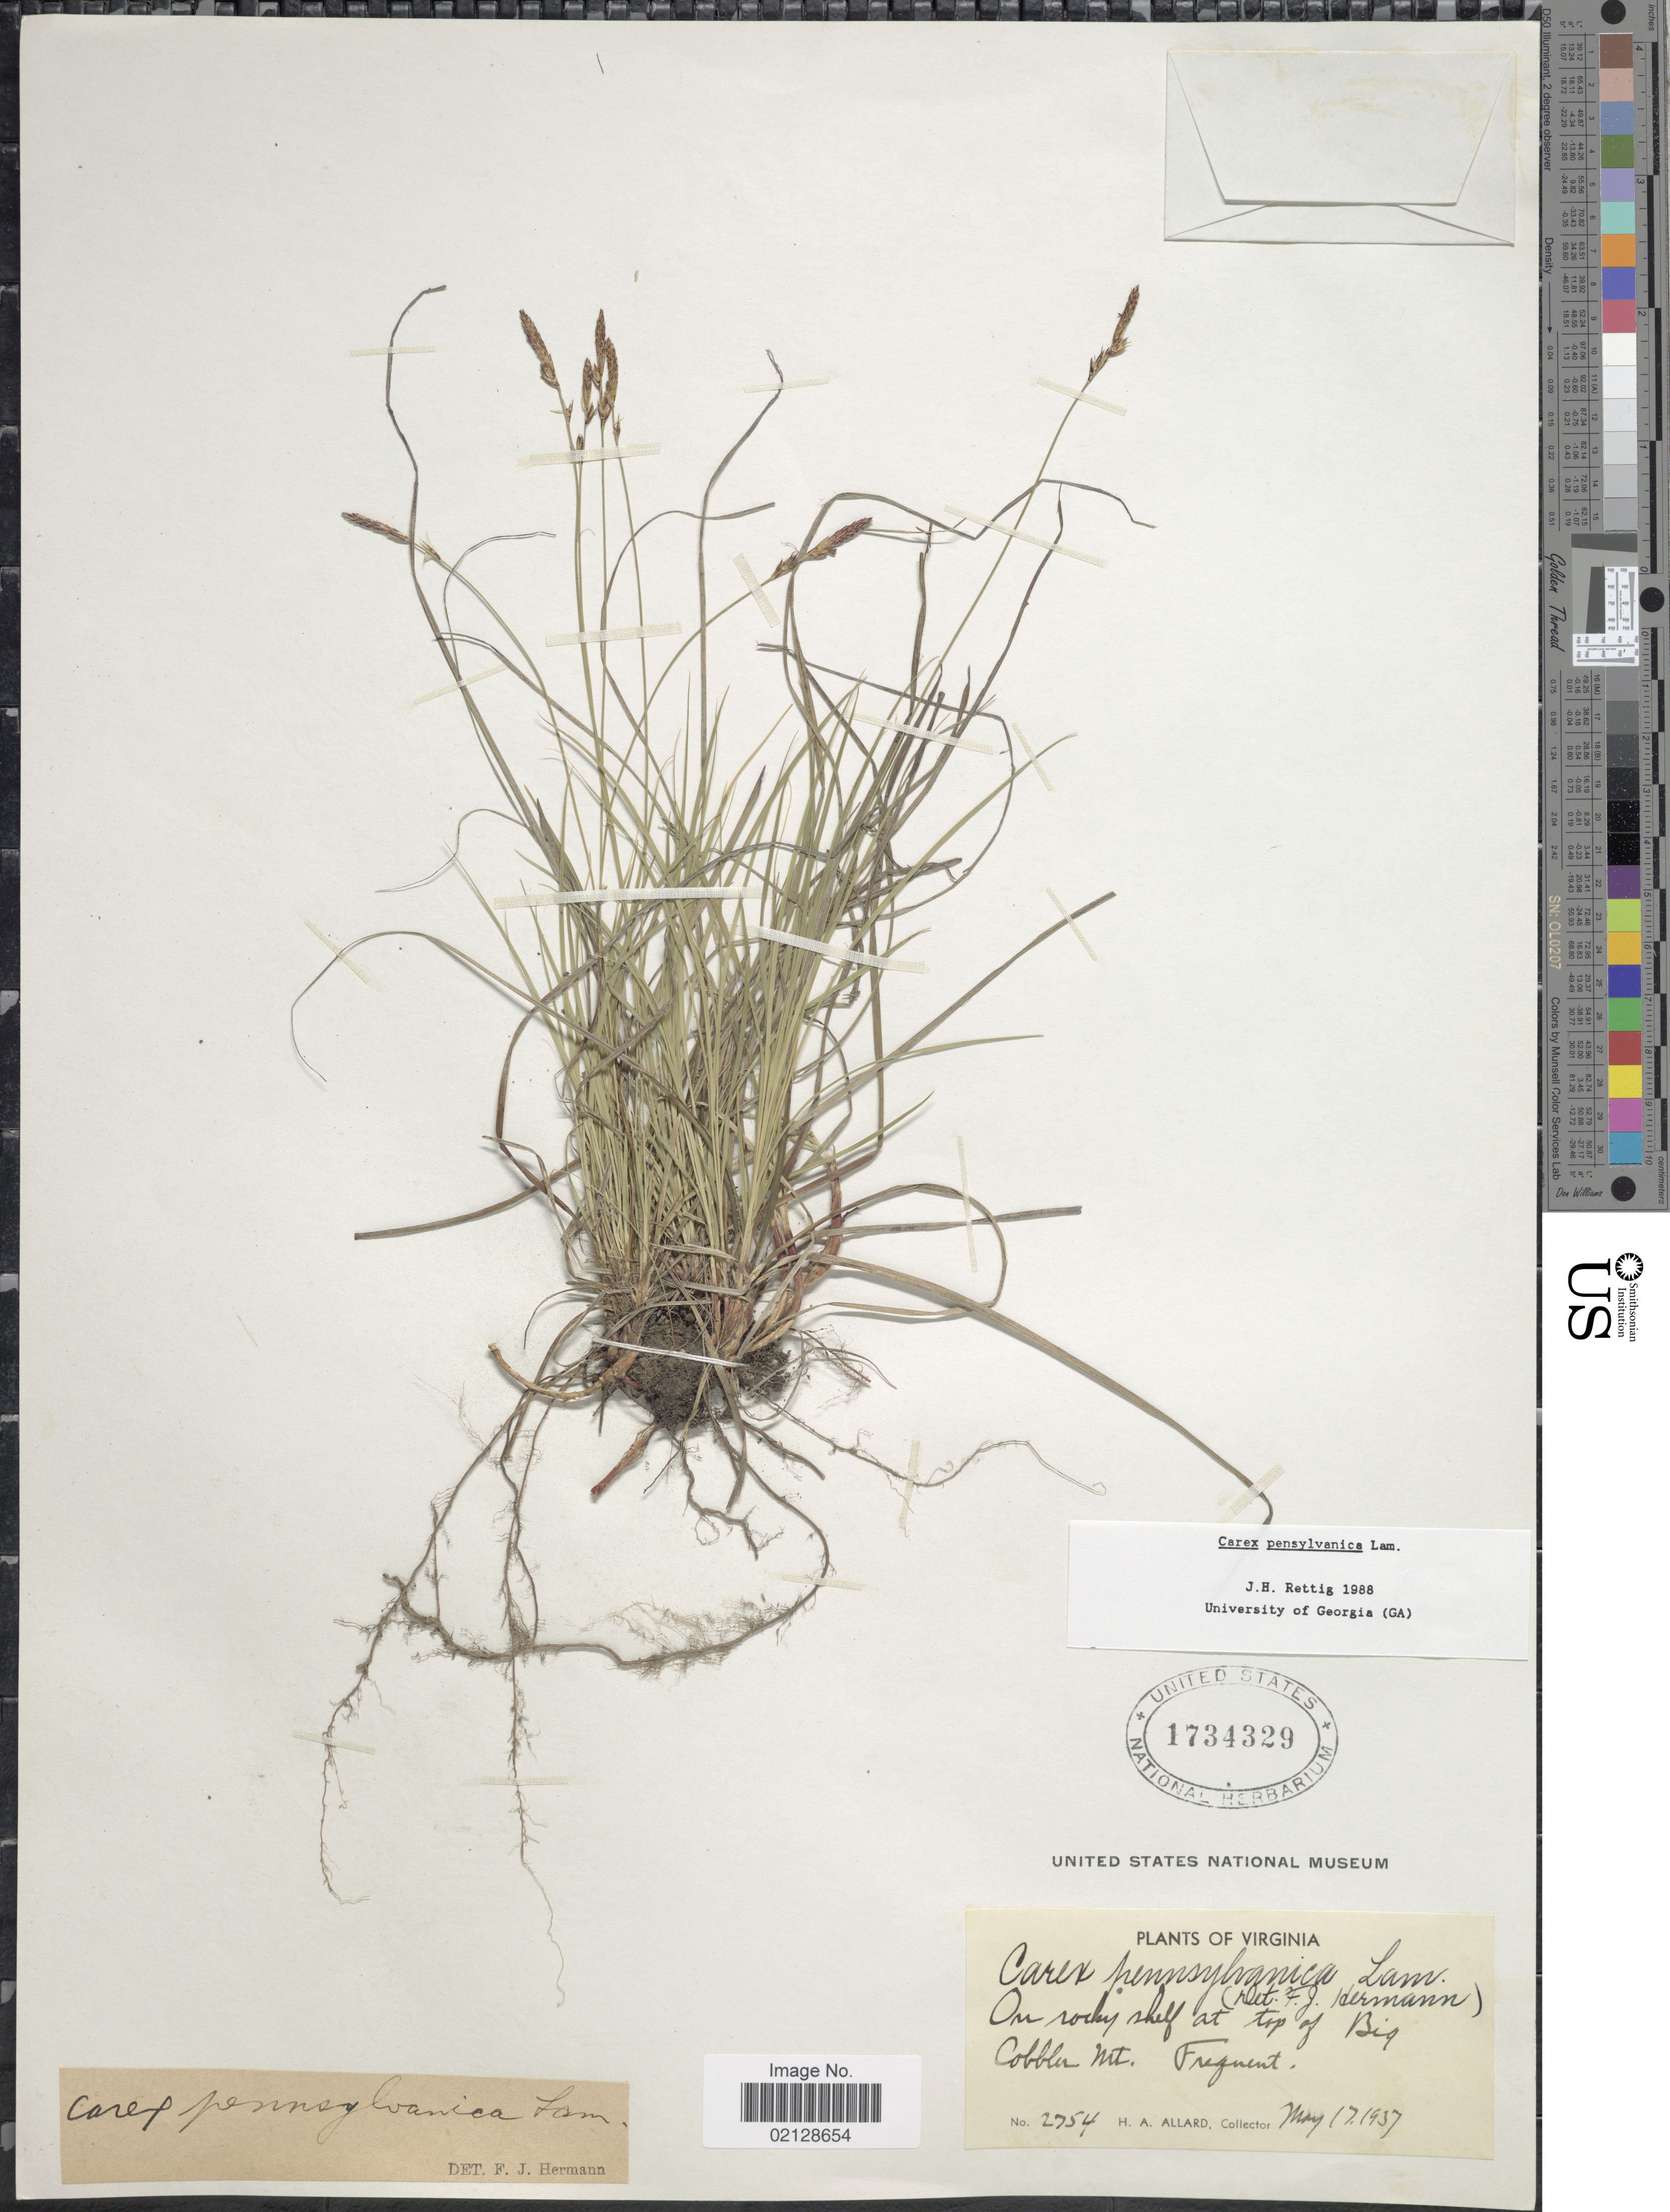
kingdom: Plantae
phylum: Tracheophyta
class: Liliopsida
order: Poales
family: Cyperaceae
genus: Carex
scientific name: Carex pensylvanica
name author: Lam.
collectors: H. A. Allard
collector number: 2754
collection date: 1937-05-17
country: United States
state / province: Virginia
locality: On rocky shelf at top of Bog Cobblr Mt.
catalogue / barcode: US 1734329